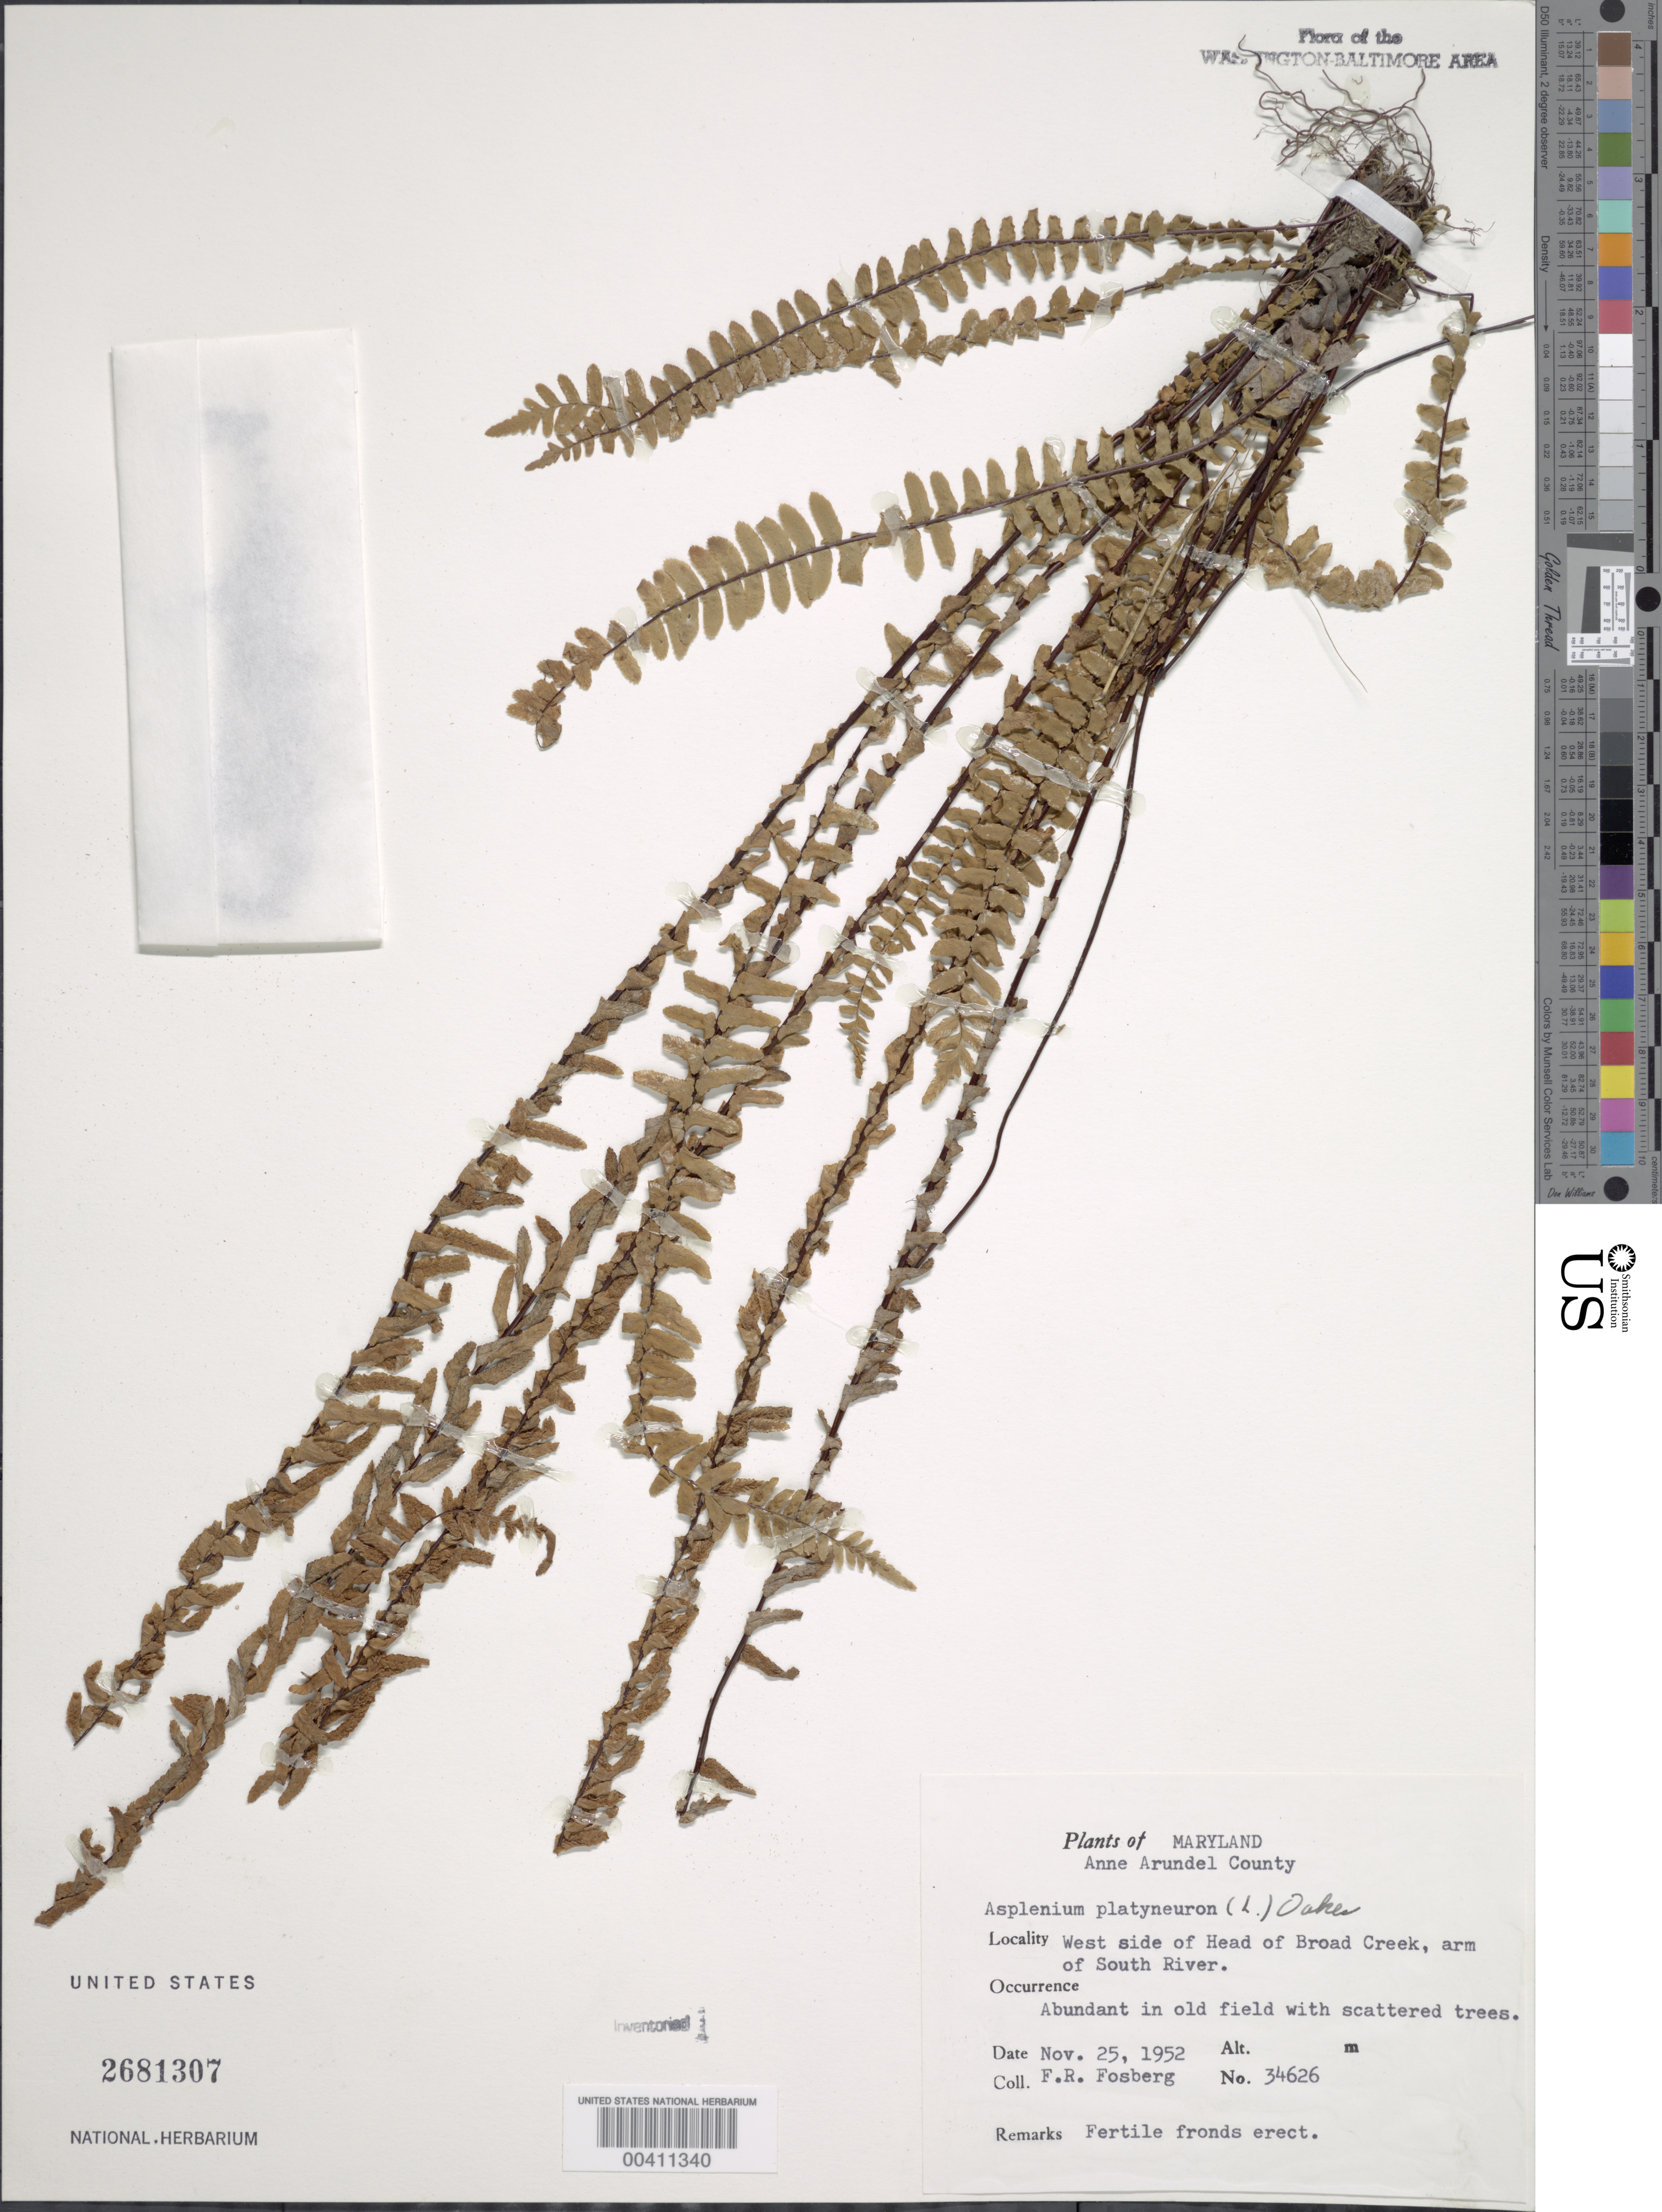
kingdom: Plantae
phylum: Tracheophyta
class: Polypodiopsida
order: Polypodiales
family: Aspleniaceae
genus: Asplenium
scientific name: Asplenium platyneuron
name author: (L.) Britton, Stearns & Poggenb.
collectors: F. R. Fosberg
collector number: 34626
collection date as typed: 25 Nov 1952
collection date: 1952-11-25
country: United States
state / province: Maryland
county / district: Anne Arundel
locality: Head of Broad Creek, Arm of south River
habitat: Old field with scattered trees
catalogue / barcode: US 2681307